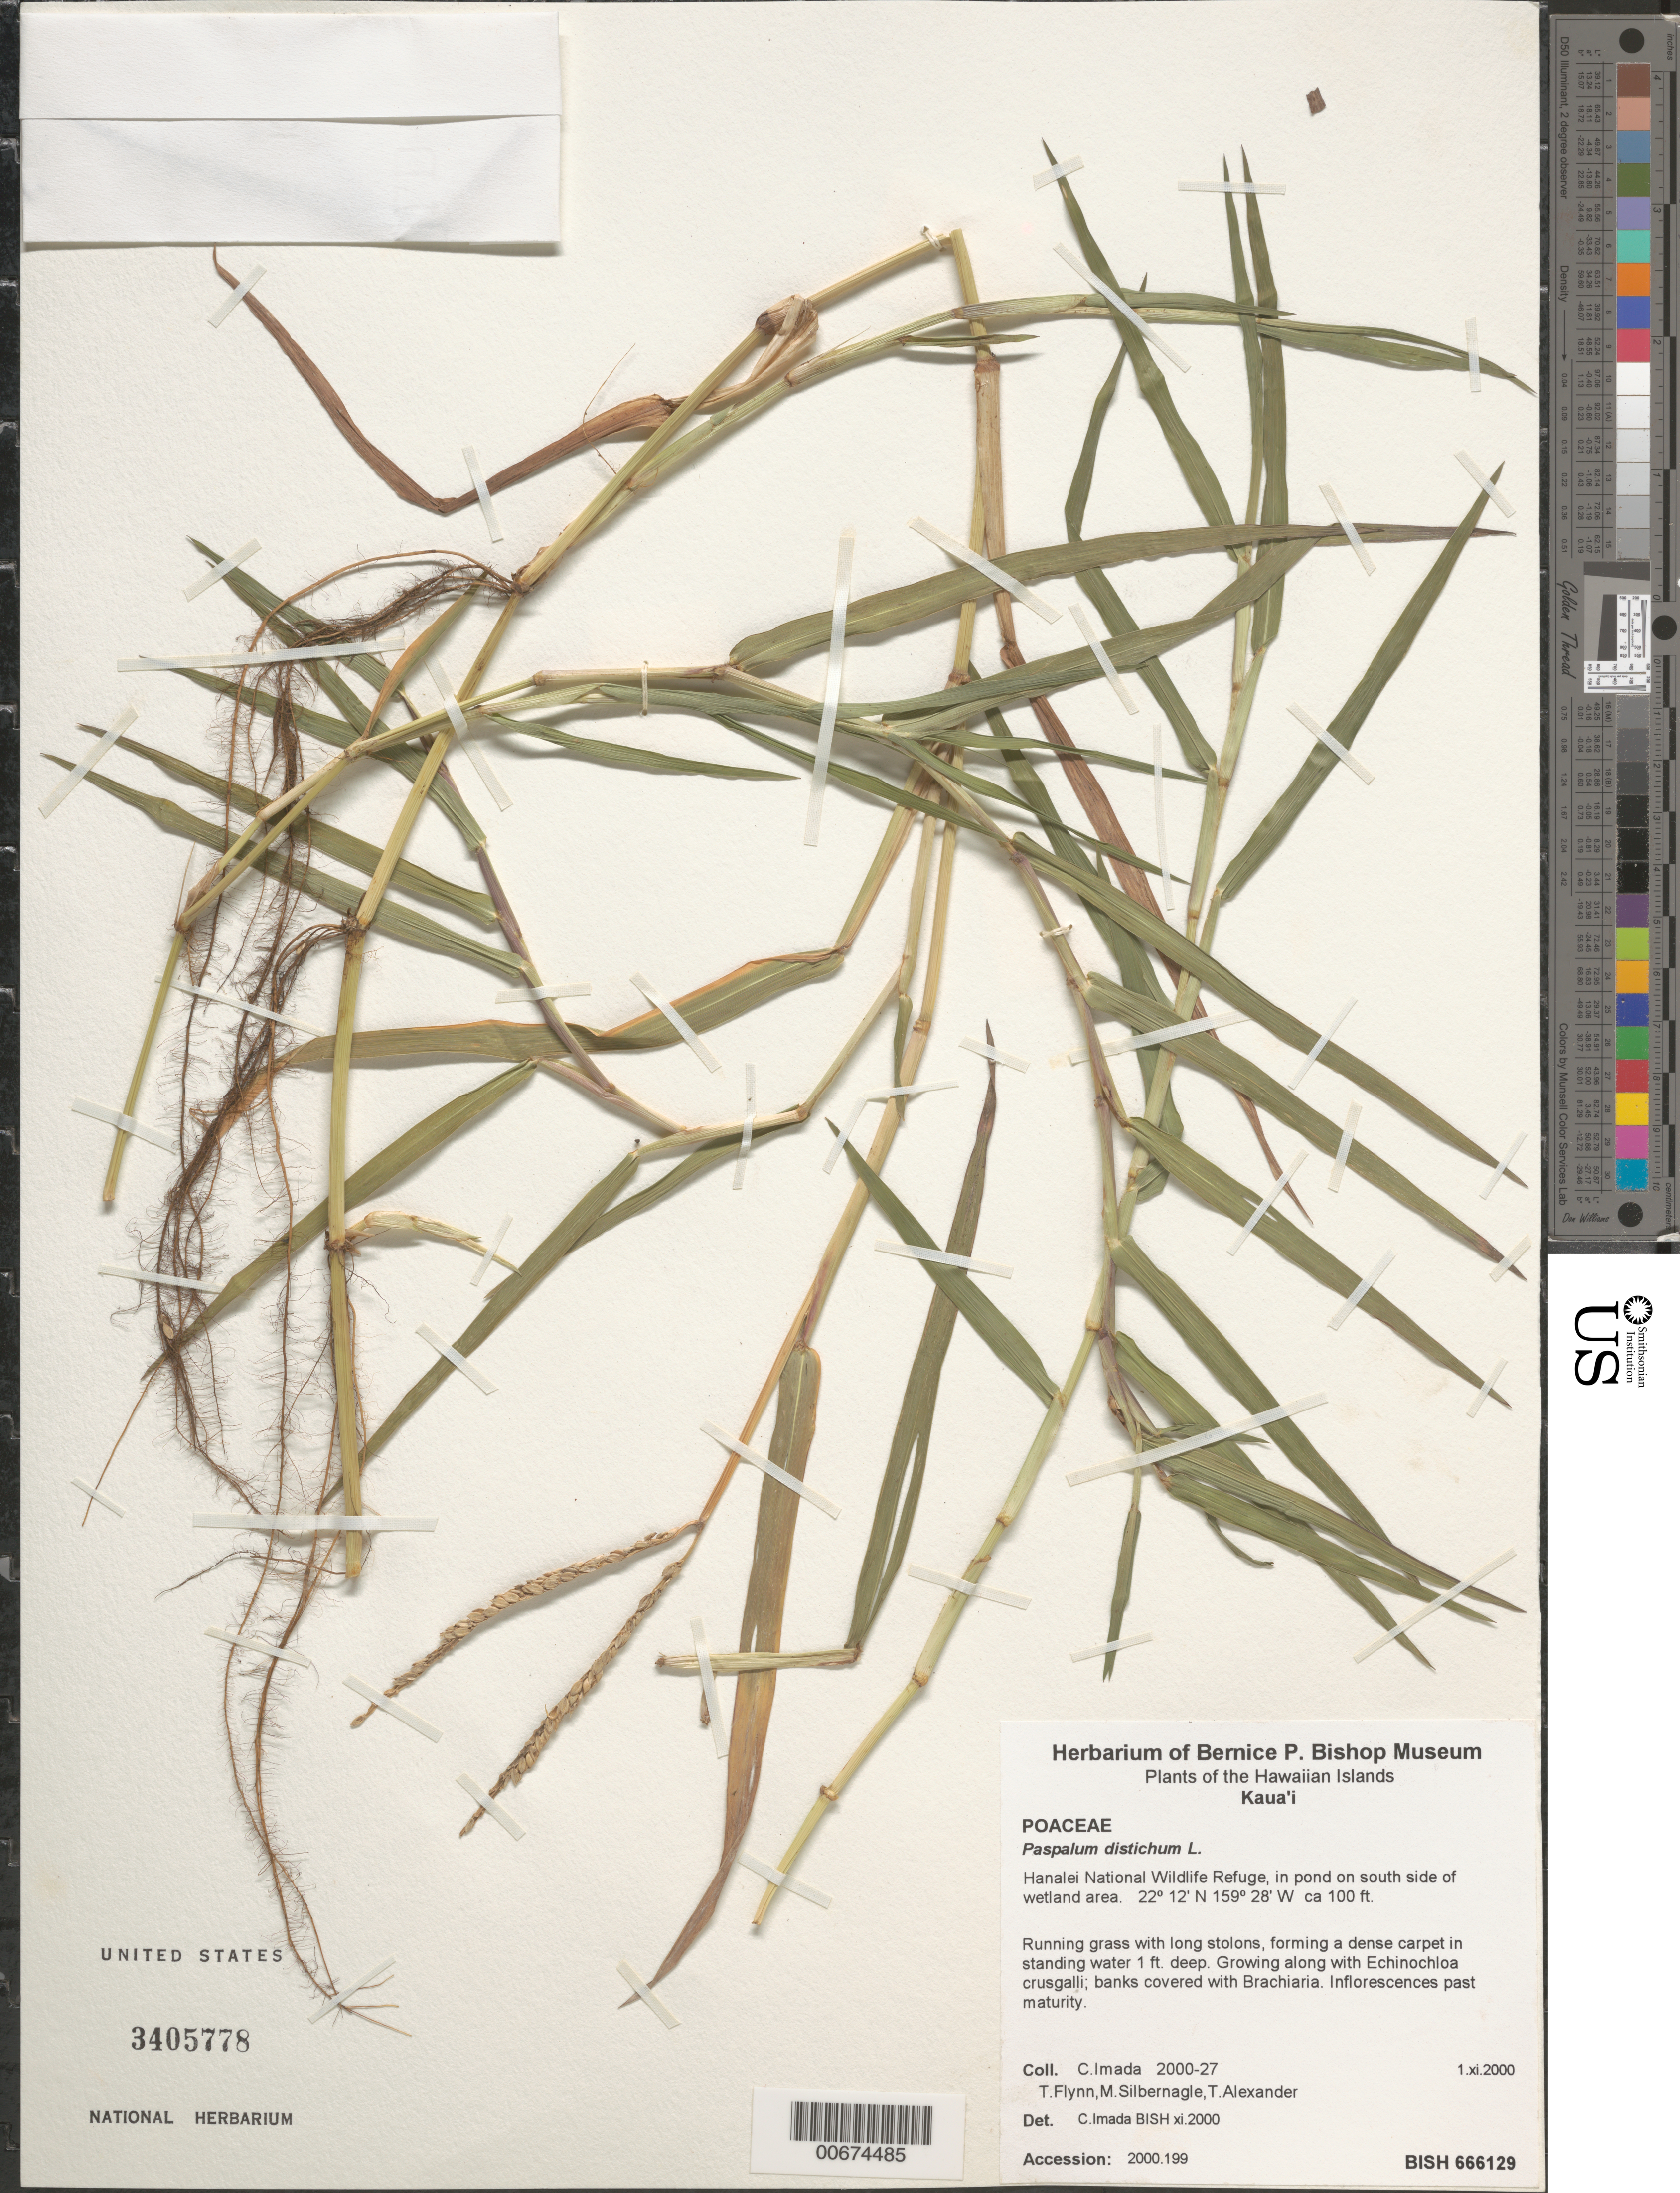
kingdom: Plantae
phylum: Tracheophyta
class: Liliopsida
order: Poales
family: Poaceae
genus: Paspalum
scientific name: Paspalum distichum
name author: L.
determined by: Imada, C.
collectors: C. Imada, T. W. Flynn, M. Silbernagle & T. Alexander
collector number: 2000-27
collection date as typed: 1 Nov 2000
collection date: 2000-11-01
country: United States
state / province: Hawaii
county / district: Kauai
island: Kaua'i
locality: Hanalei National Wildlife Refuge, in pond on south side of wetland area.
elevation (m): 30.5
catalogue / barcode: US 3405778